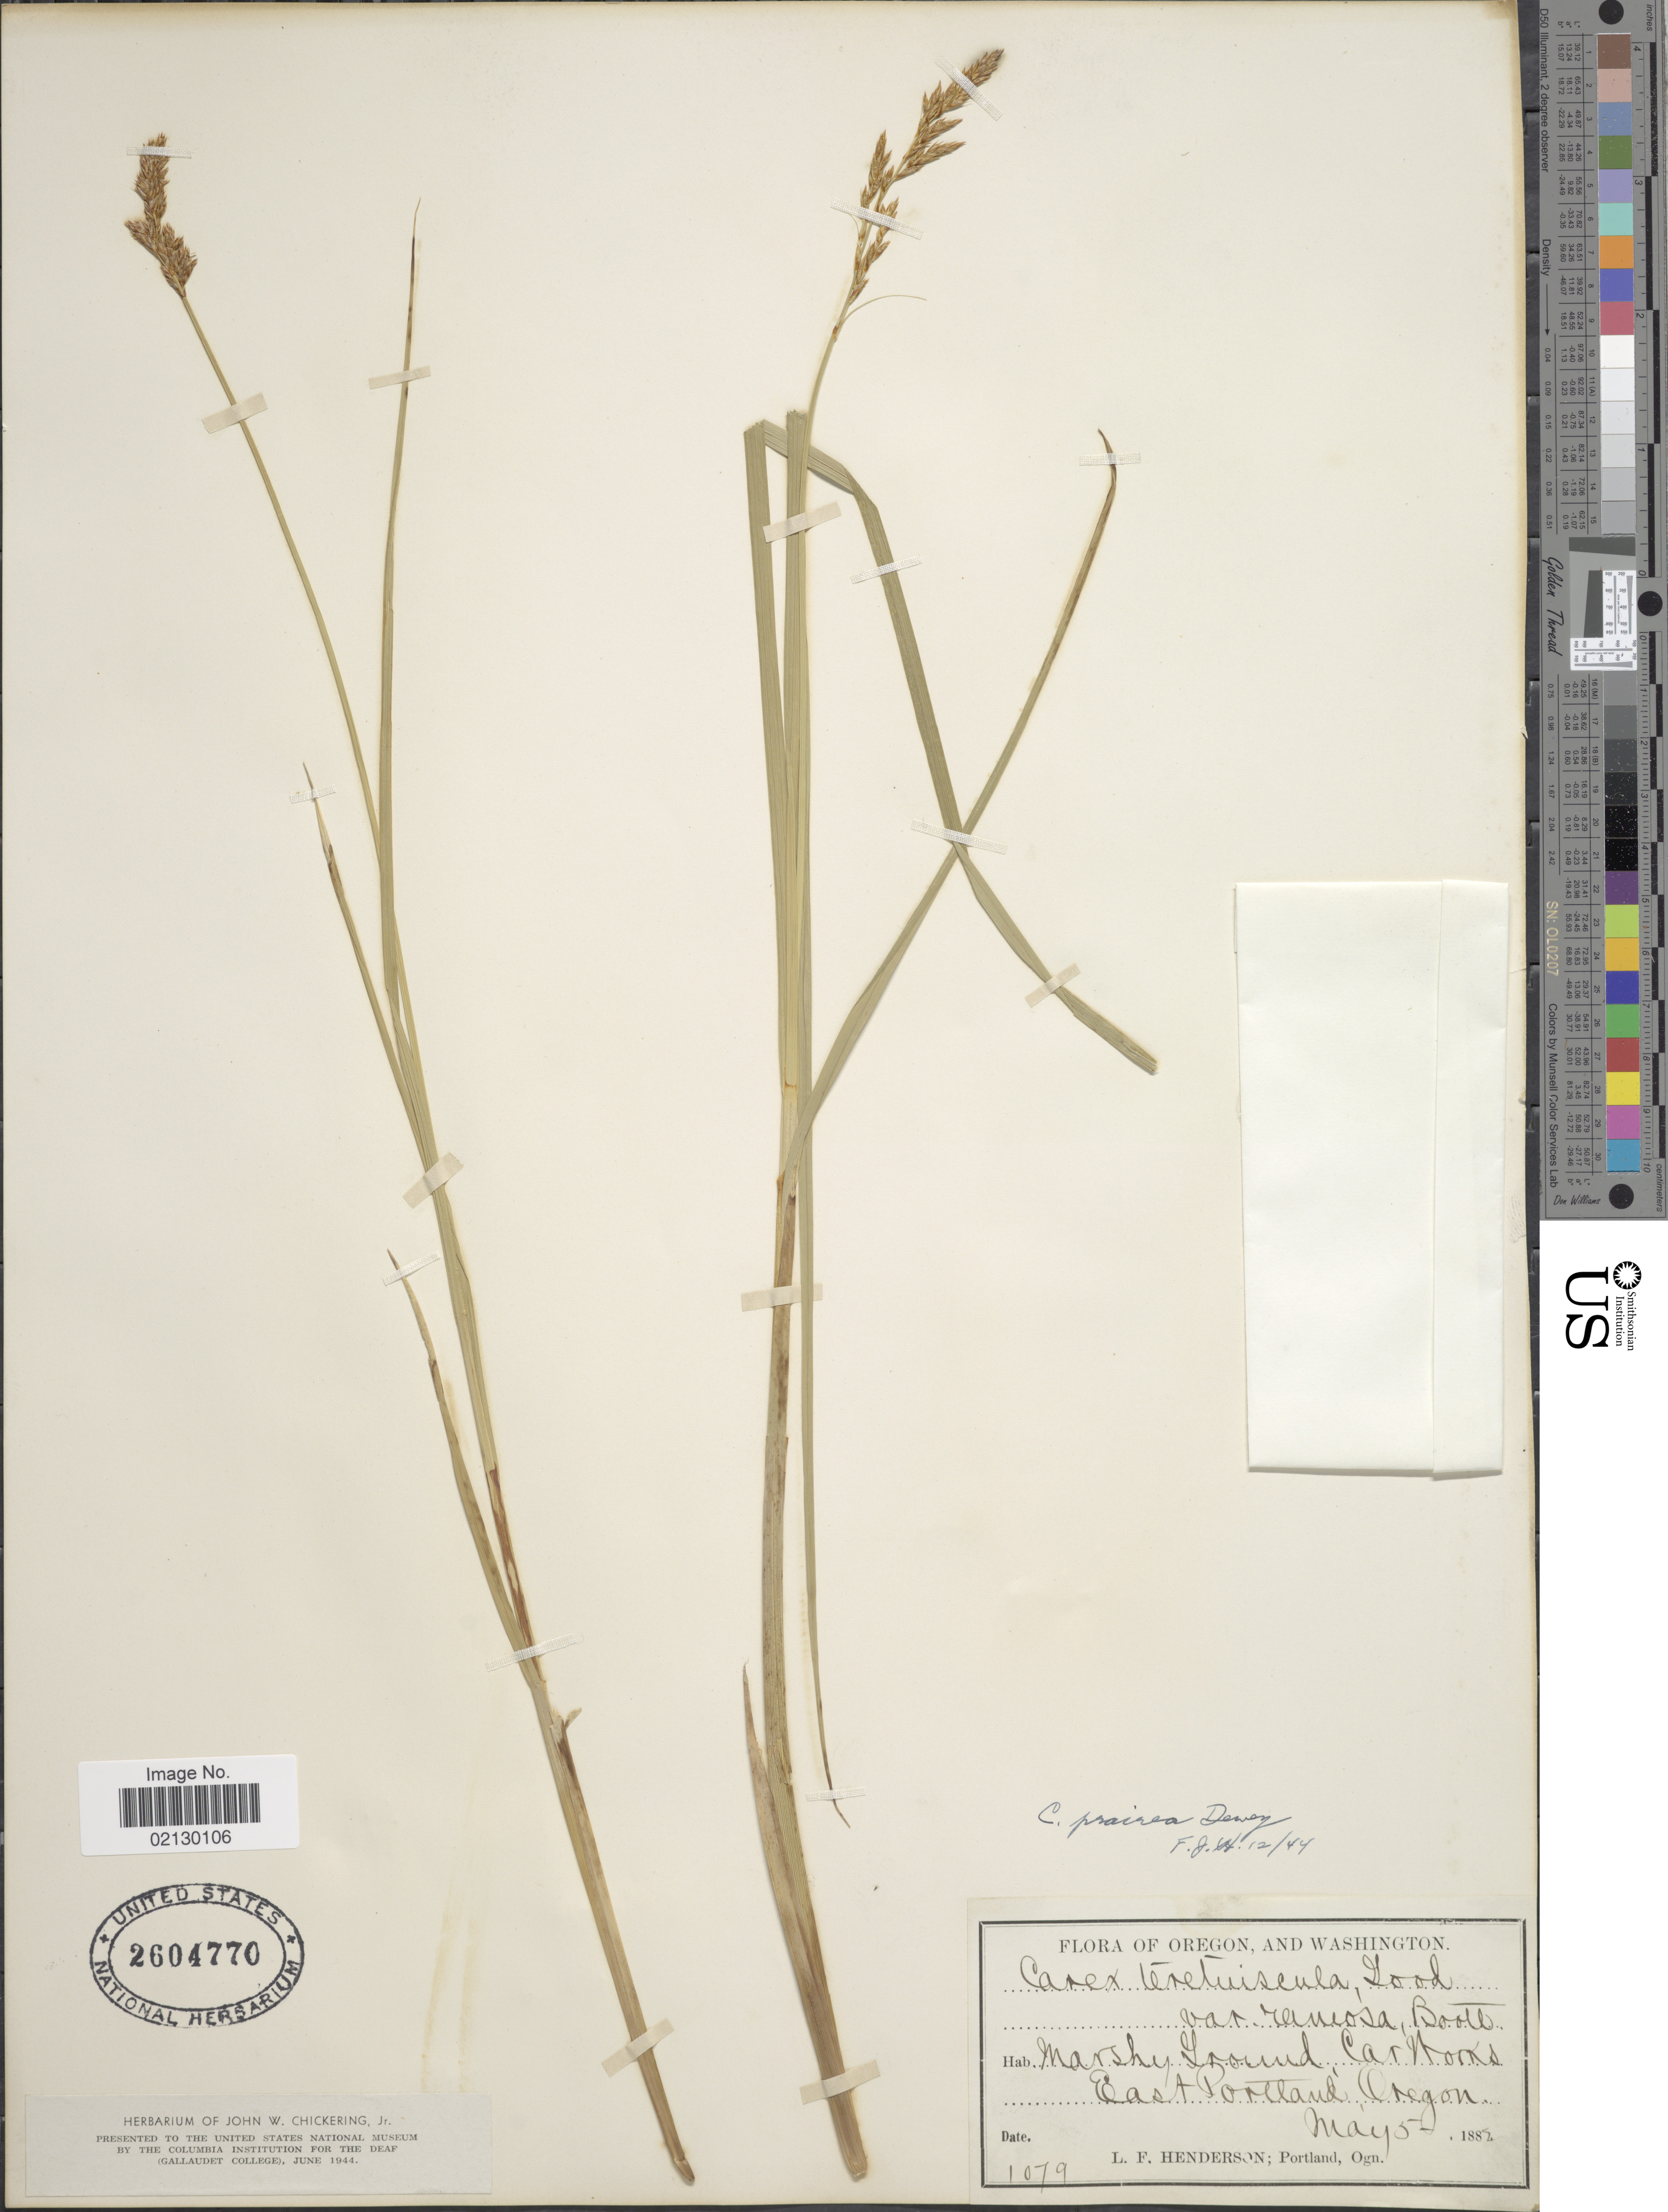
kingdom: Plantae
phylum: Tracheophyta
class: Liliopsida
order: Poales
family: Cyperaceae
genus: Carex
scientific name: Carex prairea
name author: Dewey ex Alph. Wood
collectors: L. Henderson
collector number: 1079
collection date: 1882-05-05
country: United States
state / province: Oregon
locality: Marshy Ground, Car Works, East Portland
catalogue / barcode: US 2604770